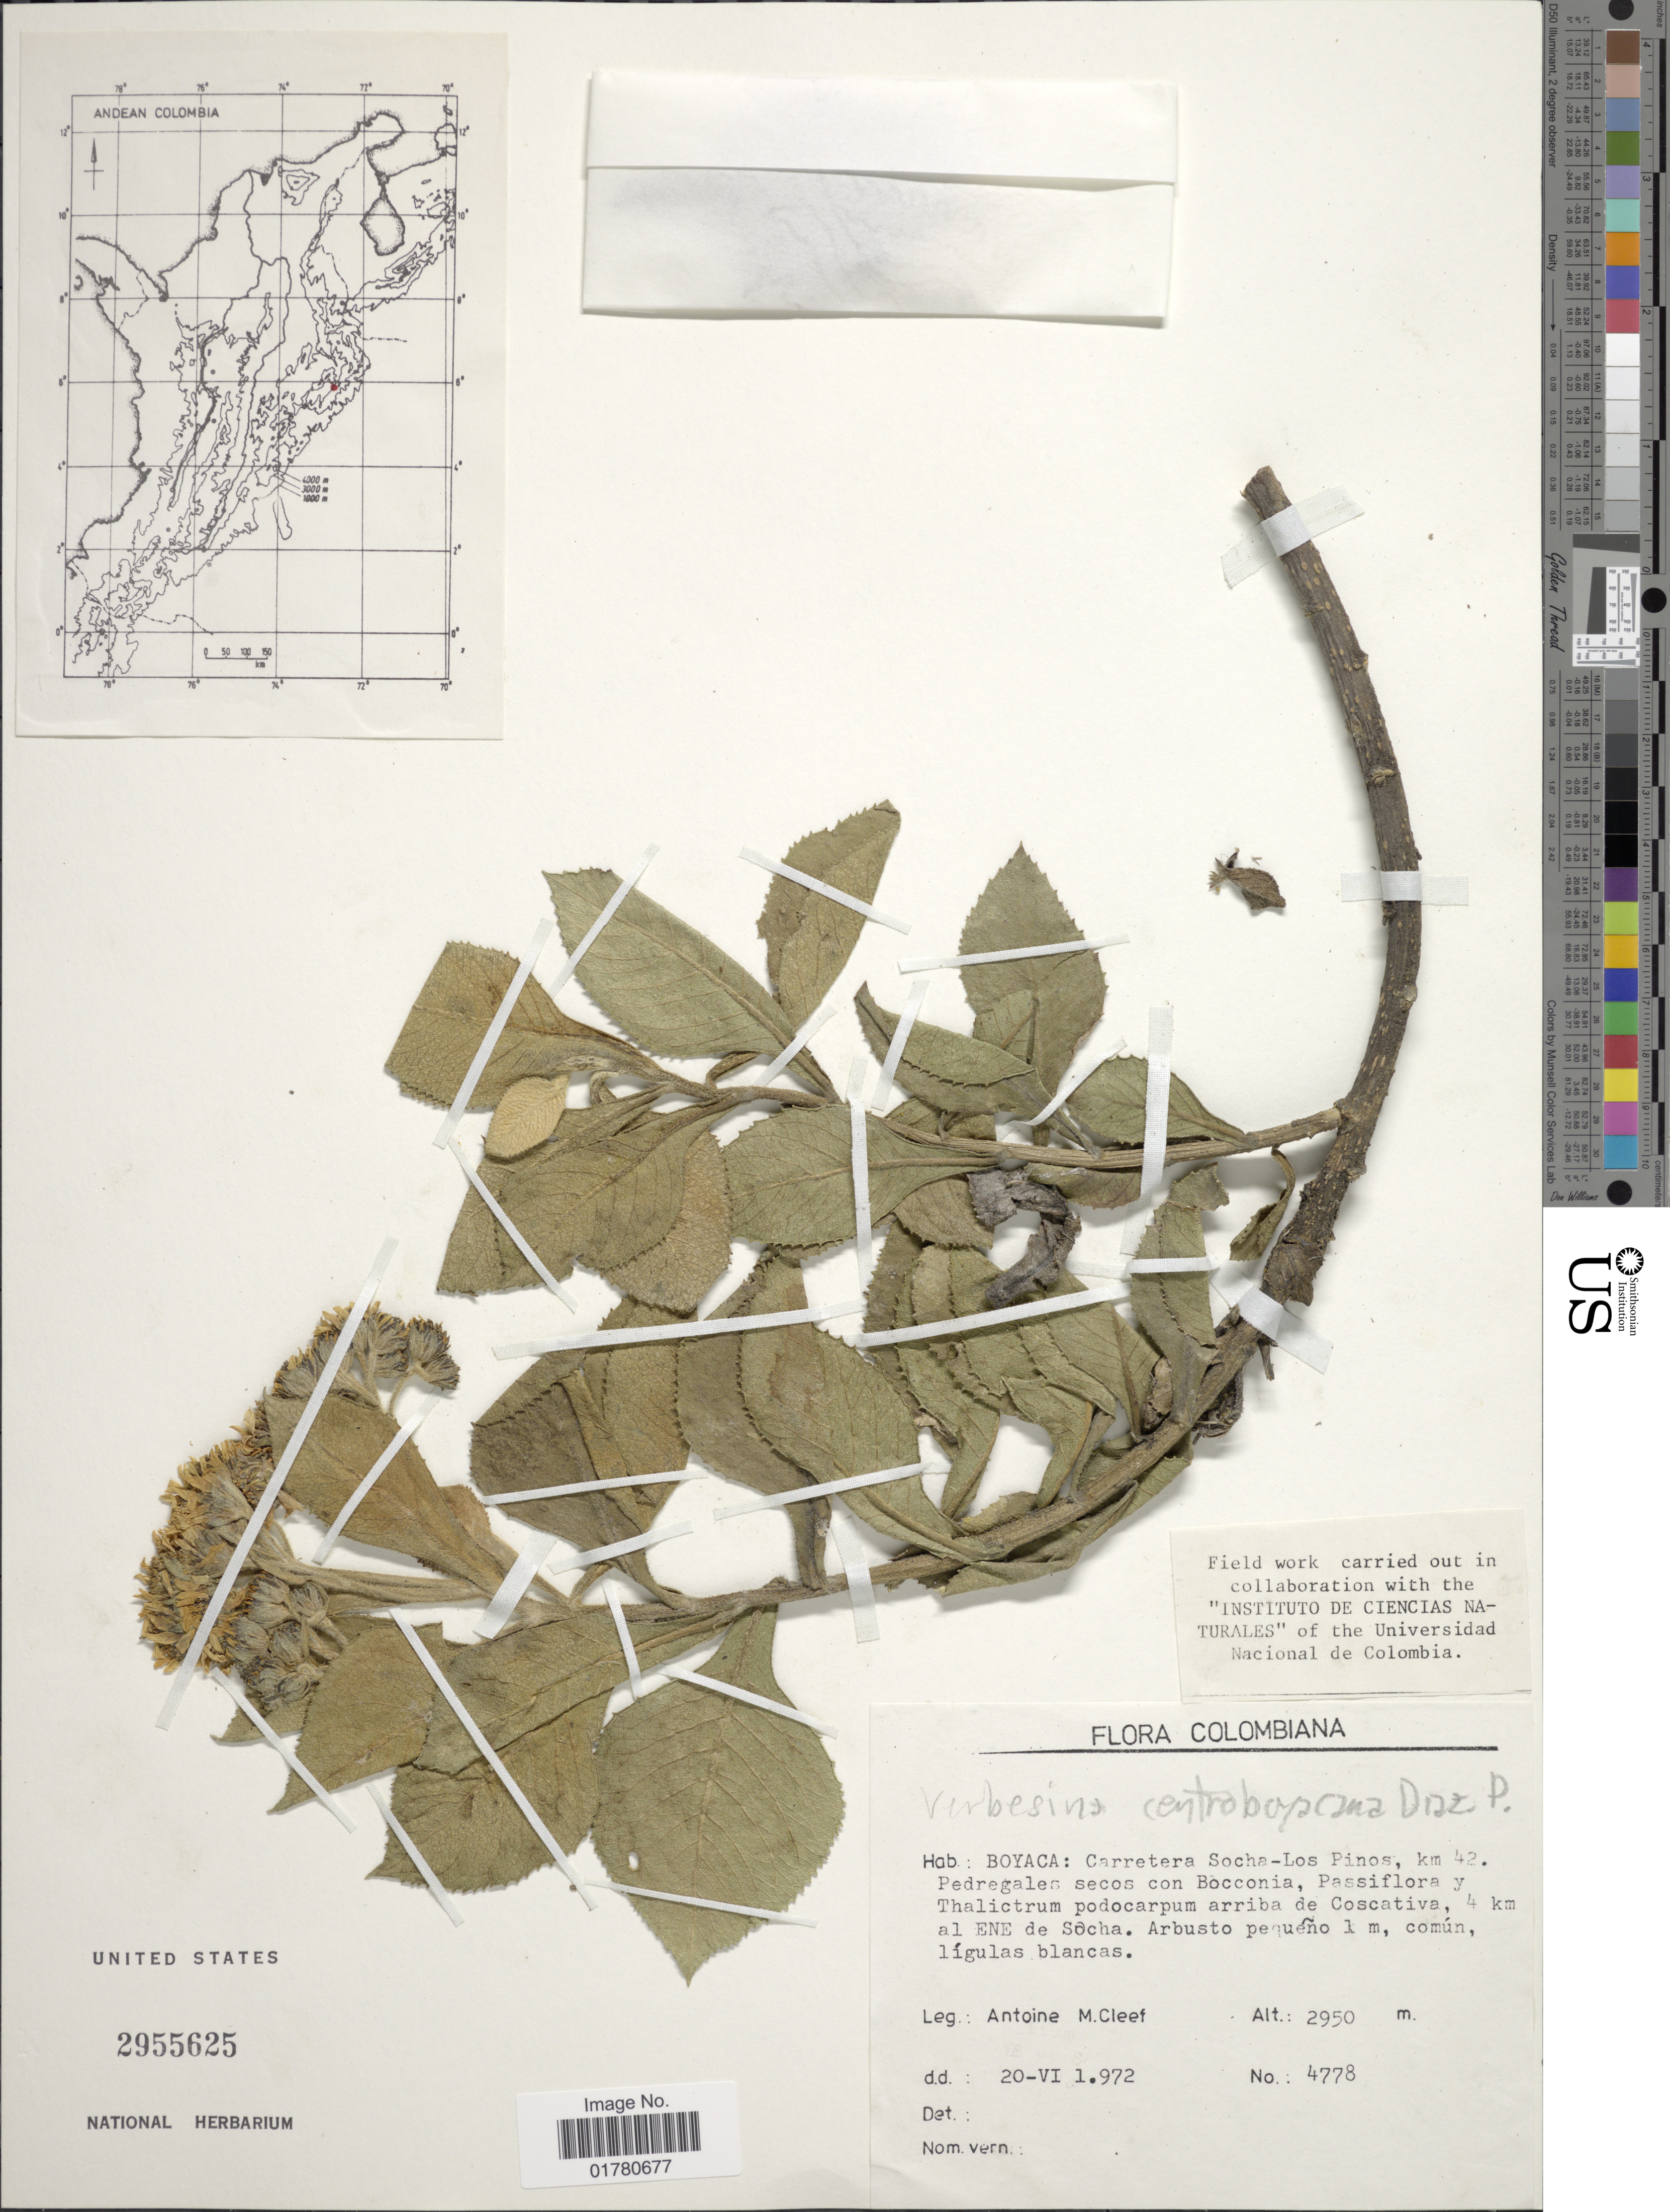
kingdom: Plantae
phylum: Tracheophyta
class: Magnoliopsida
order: Asterales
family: Asteraceae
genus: Verbesina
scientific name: Verbesina centroboyacana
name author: S. Díaz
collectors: A. M. Cleef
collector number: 4778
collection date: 1972-06-20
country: Colombia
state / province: Boyacá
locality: Carretera Socha-Los Pinos, km 42. Pedregales secos con Bocconia, Passiflora y Thalictrum podocarpum arriba de Coscativa, 4 km al ENE de Socha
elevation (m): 2950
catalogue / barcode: US 2955625